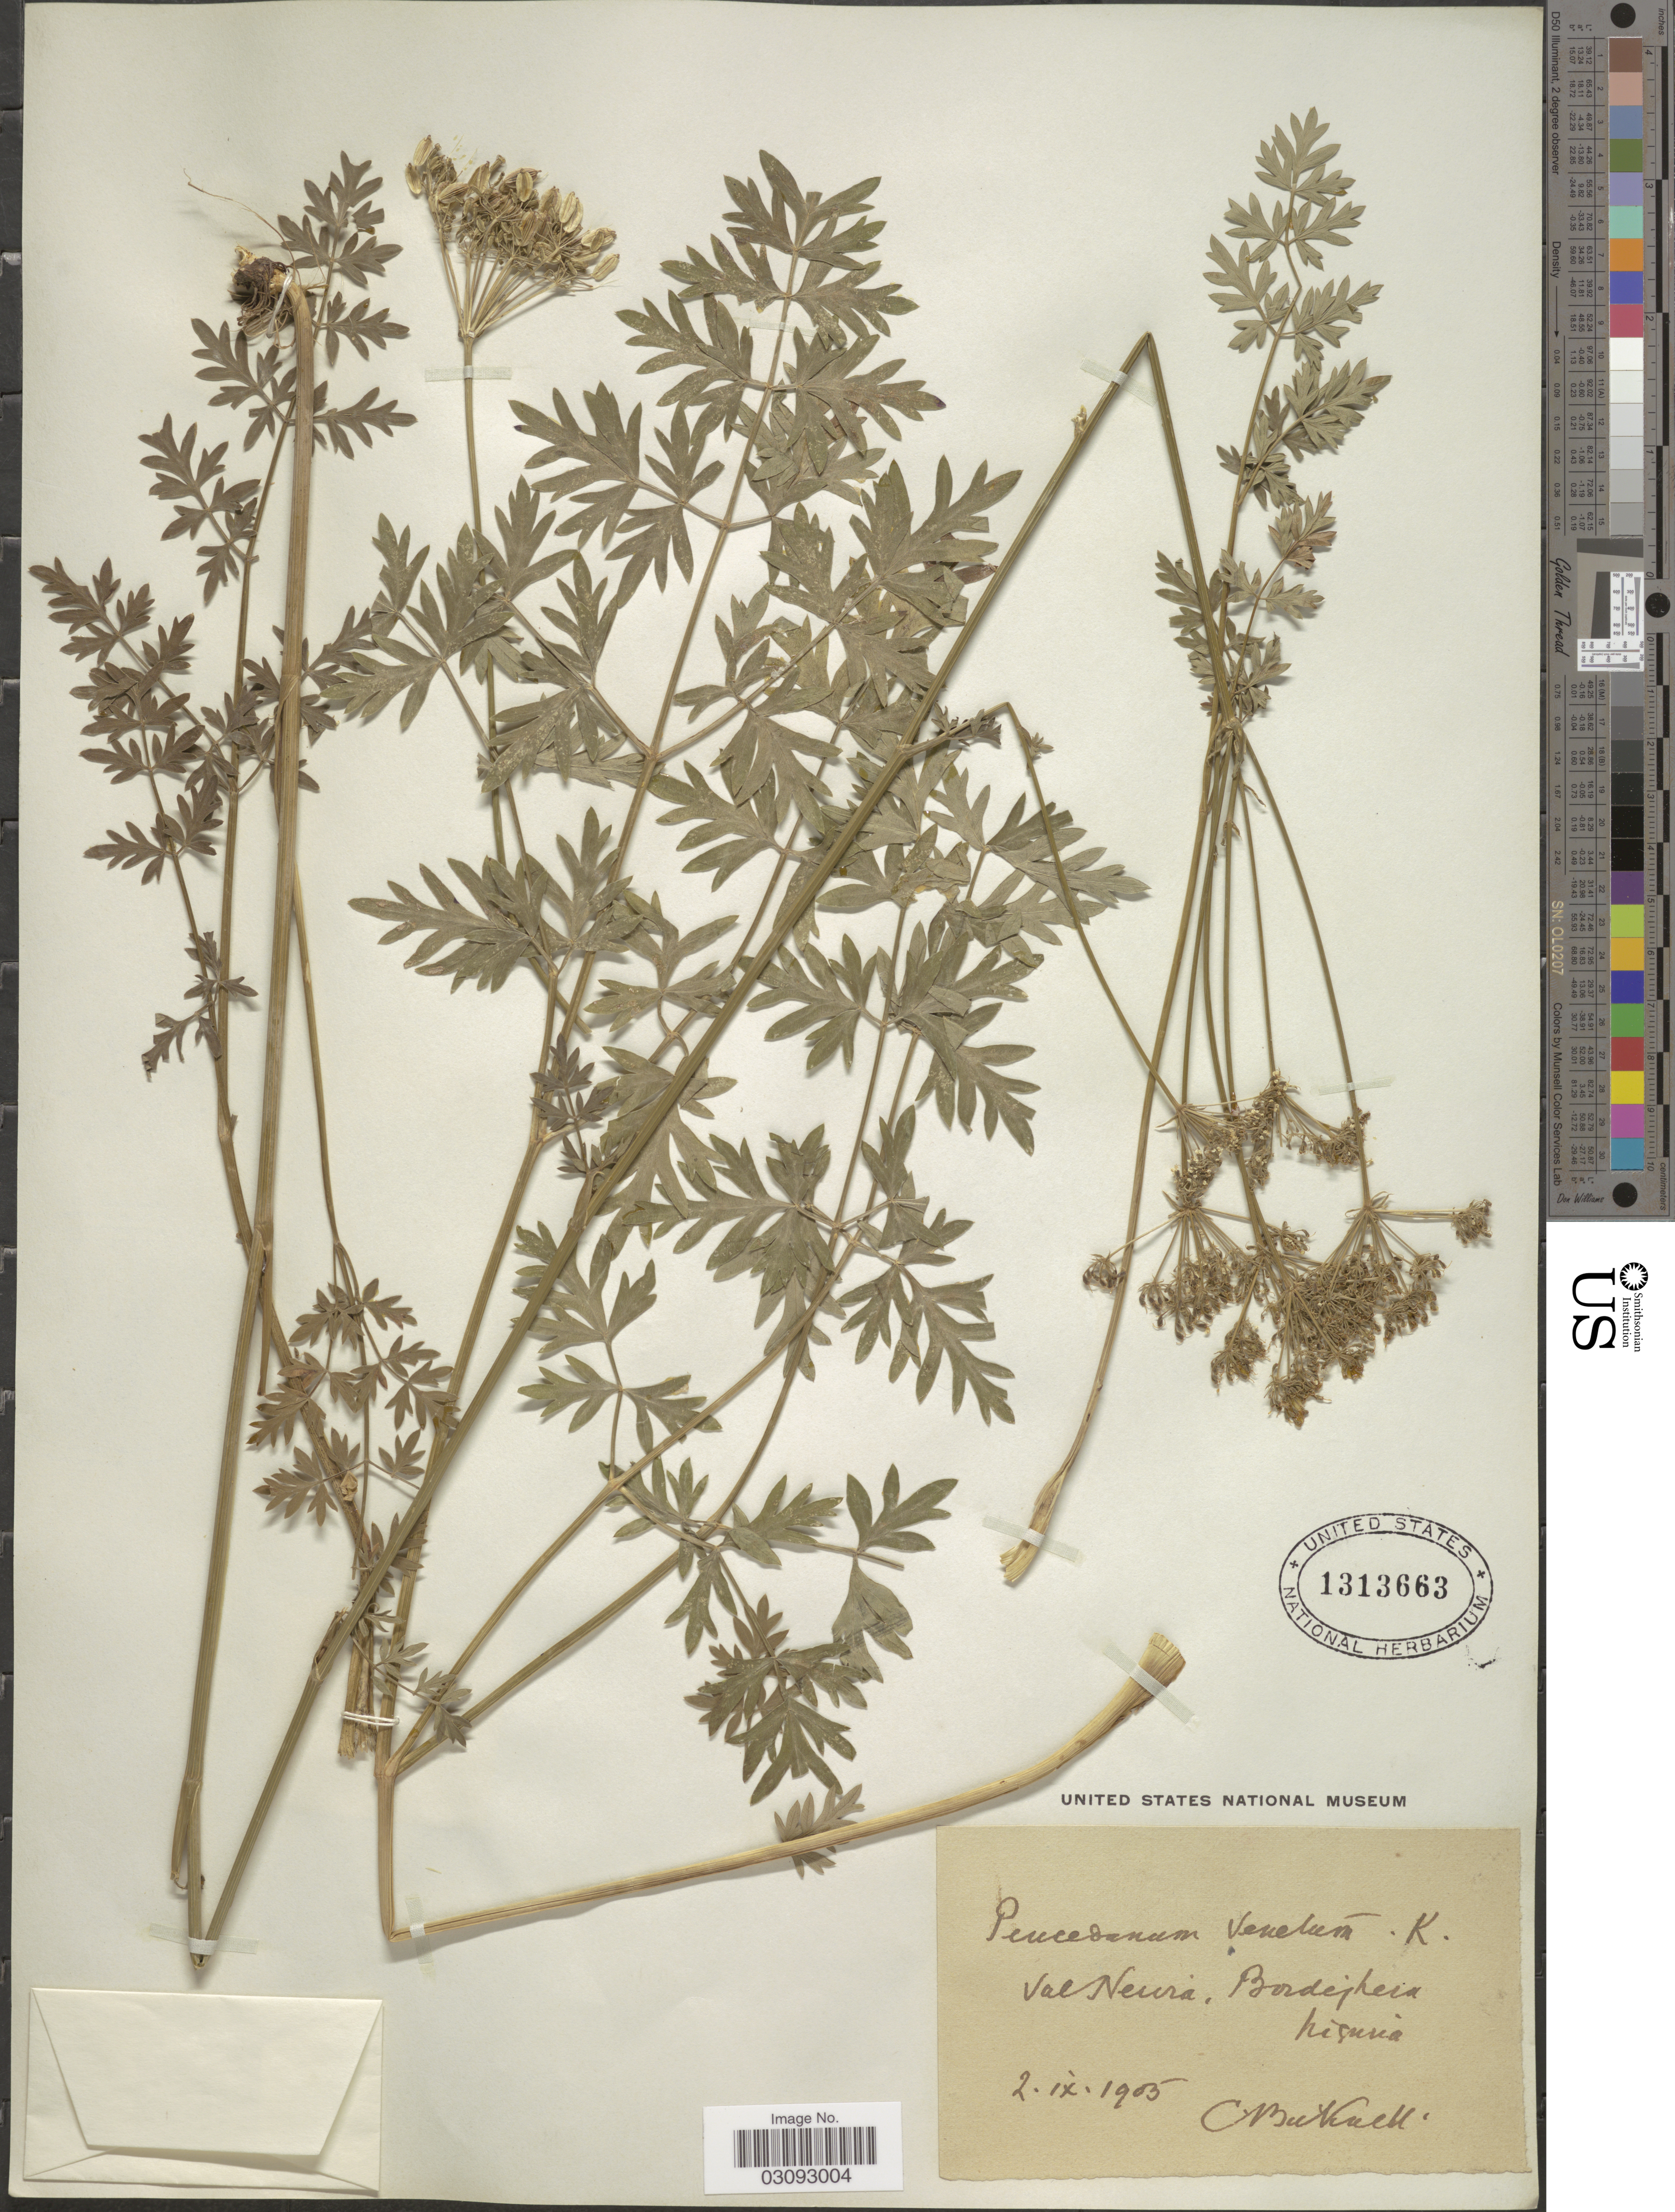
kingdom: Plantae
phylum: Tracheophyta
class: Magnoliopsida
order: Apiales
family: Apiaceae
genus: Peucedanum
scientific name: Peucedanum venetum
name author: W.D.J. Koch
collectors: C. Bucknell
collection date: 1905-09-02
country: Italy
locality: Val Neura [interpreted], Bordejheim. Liguria.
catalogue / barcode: US 1313663